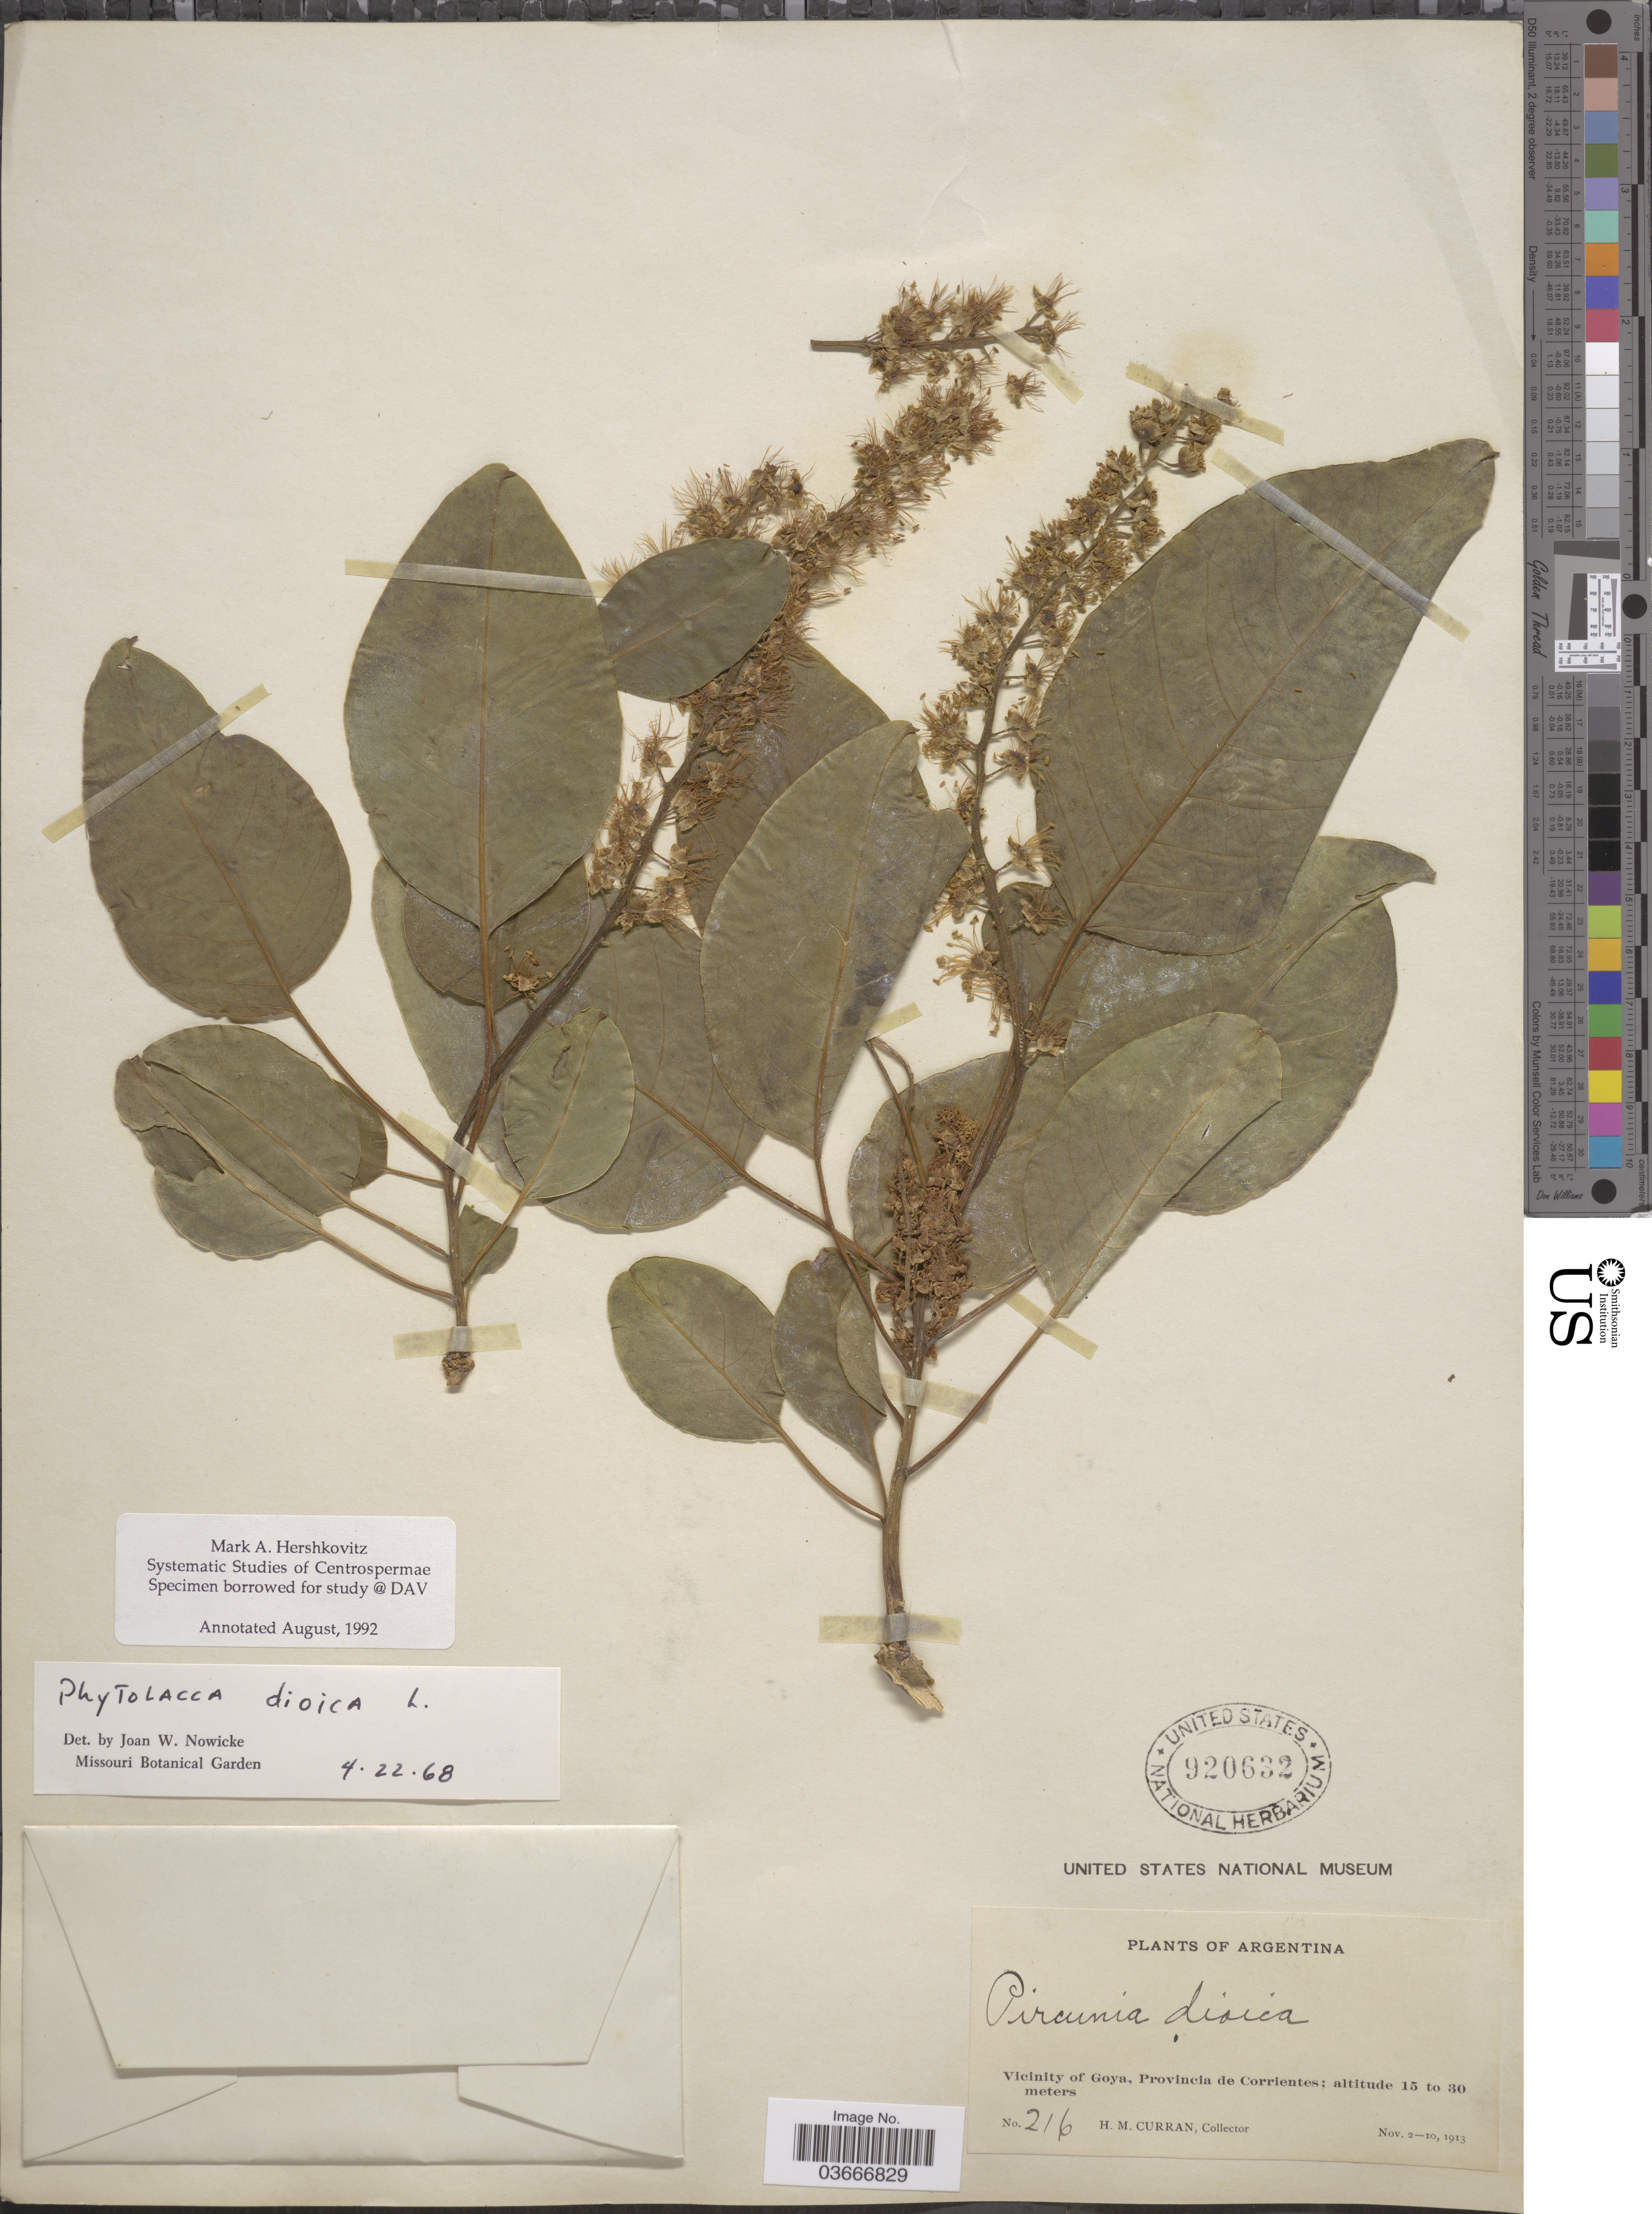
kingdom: Plantae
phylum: Tracheophyta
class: Magnoliopsida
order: Caryophyllales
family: Phytolaccaceae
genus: Phytolacca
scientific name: Phytolacca dioica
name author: L.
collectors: H. M. Curran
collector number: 216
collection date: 1913-11-02/1913-11-10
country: Argentina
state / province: Corrientes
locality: Vicinity of Goya.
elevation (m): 15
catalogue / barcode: US 920632